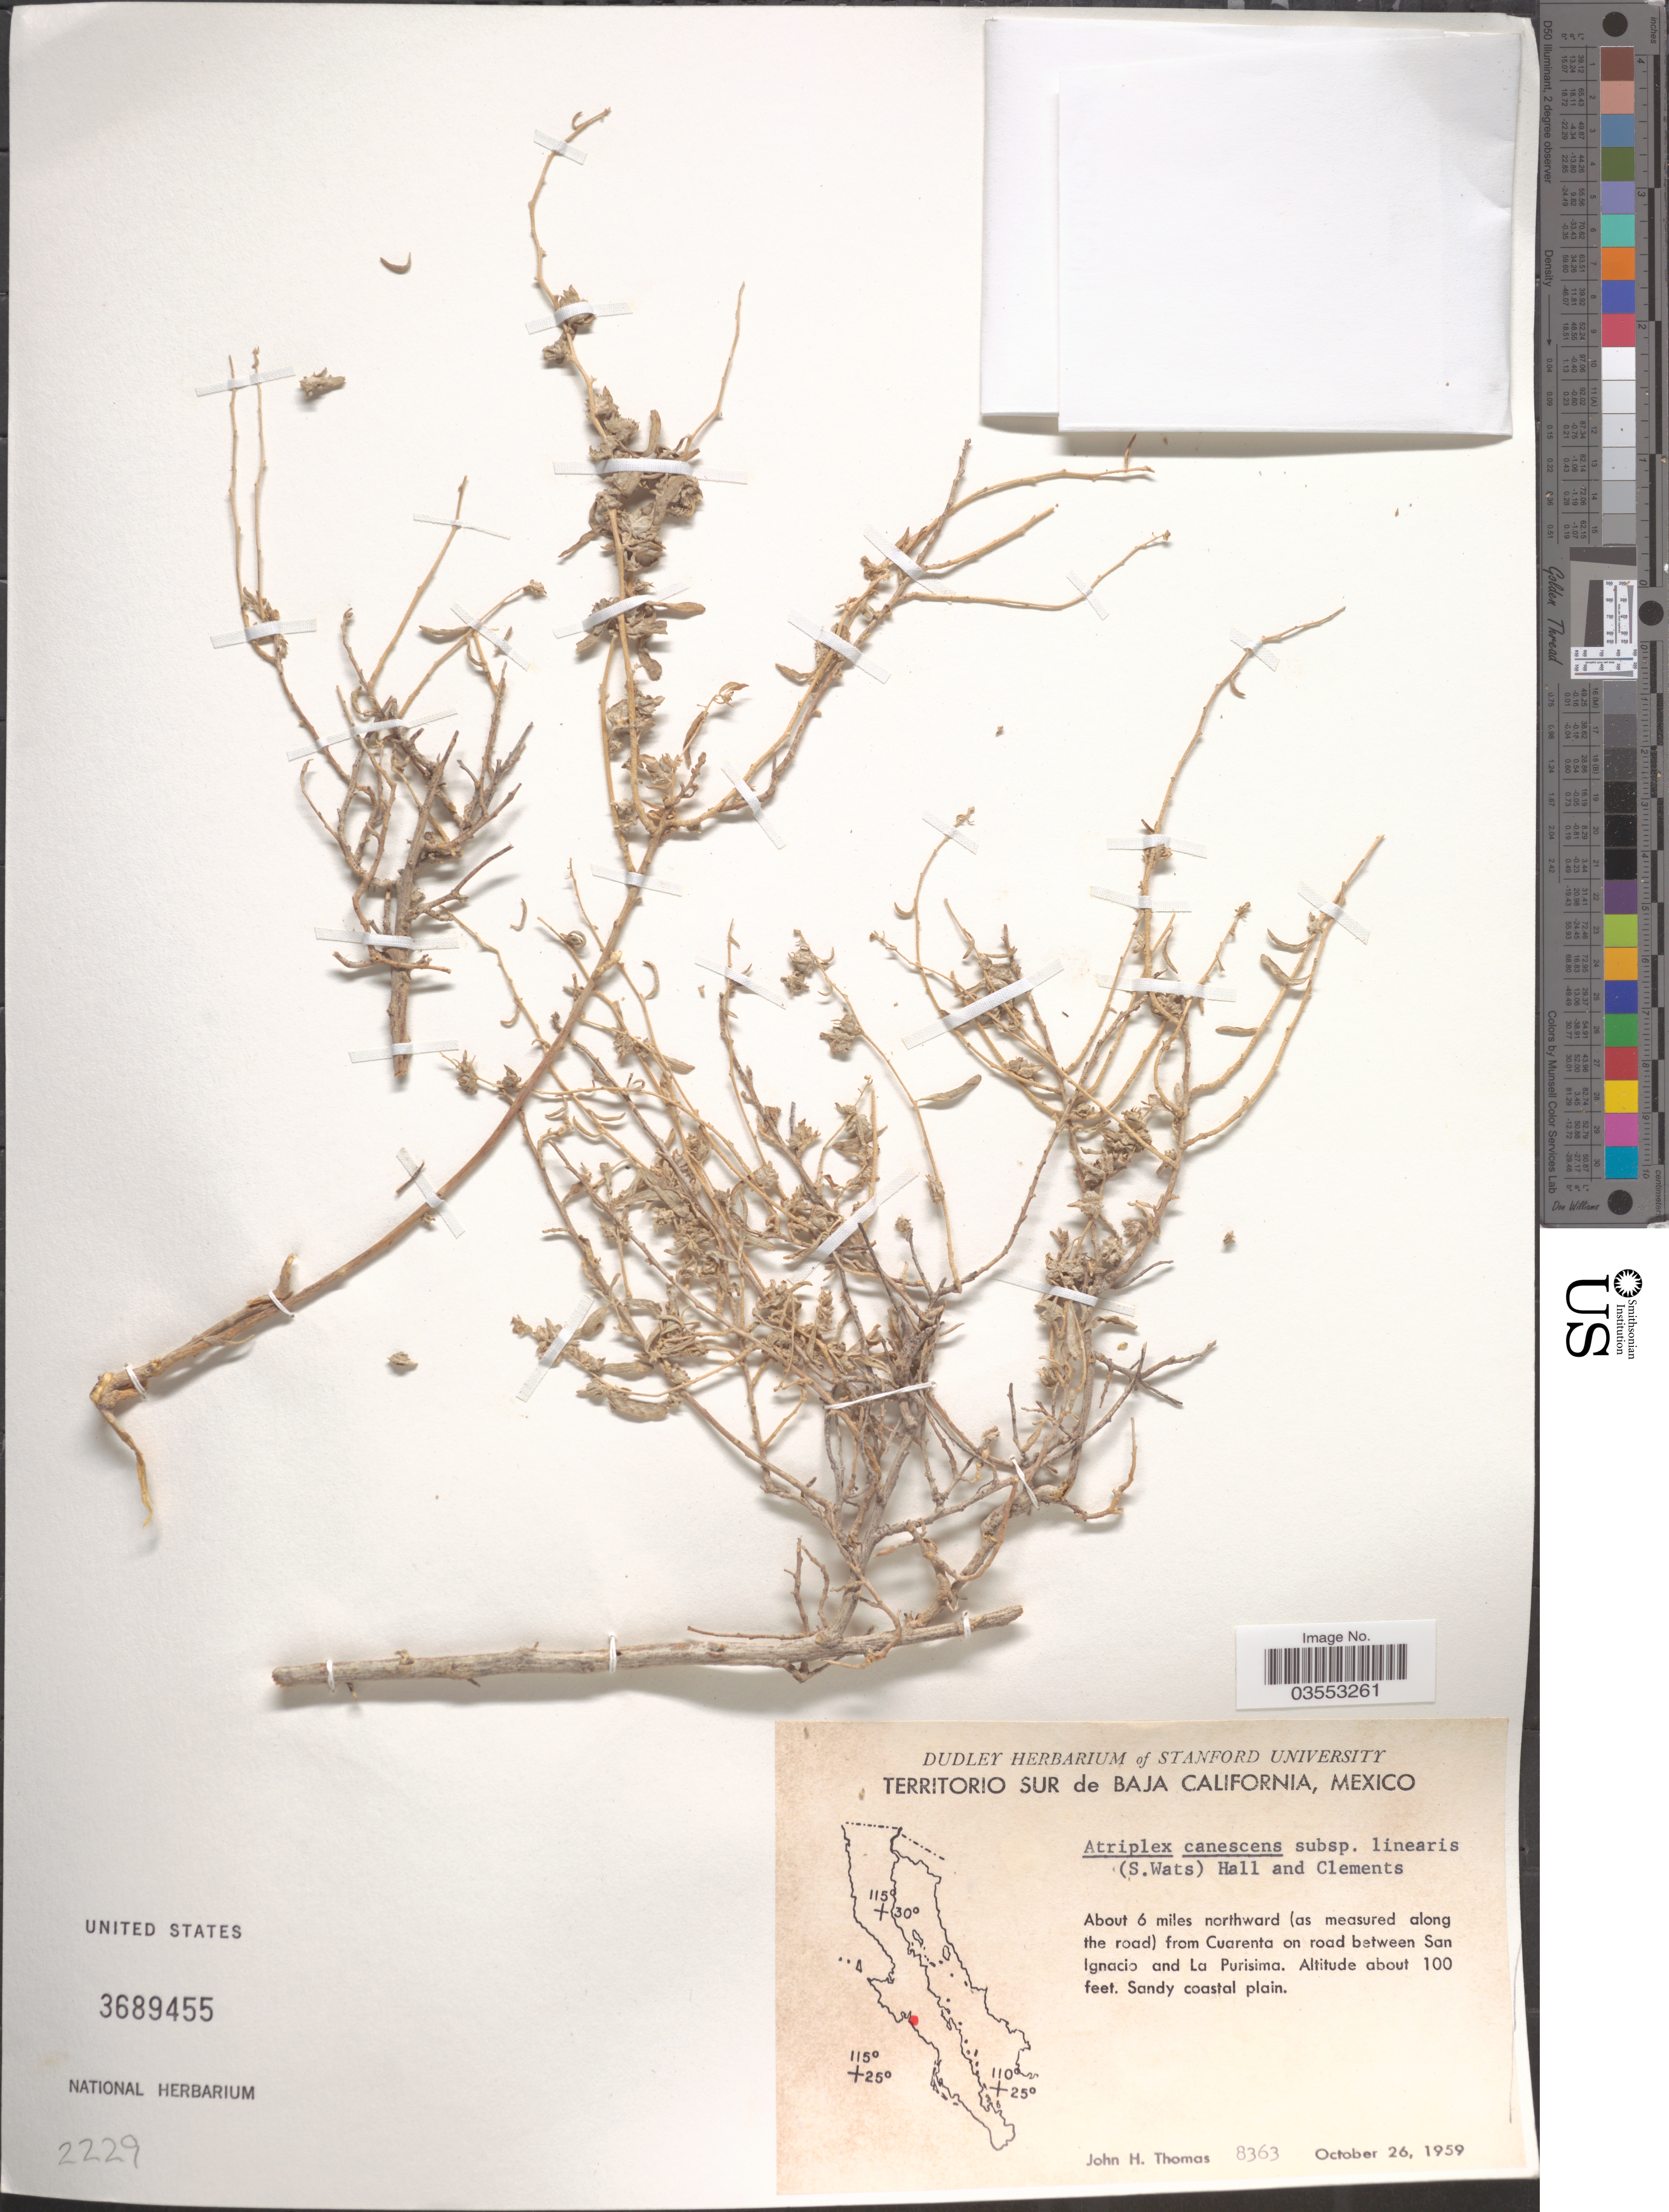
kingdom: Plantae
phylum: Tracheophyta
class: Magnoliopsida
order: Caryophyllales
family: Amaranthaceae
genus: Atriplex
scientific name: Atriplex canescens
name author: (Pursh) Nutt.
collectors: J. H. Thomas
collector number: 8363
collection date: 1959-10-26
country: Mexico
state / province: Baja California Sur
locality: About 6 miles northward (as measured along the road) from Cuarenta on road between San Ignacio and La Purisima.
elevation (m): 30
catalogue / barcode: US 3689455